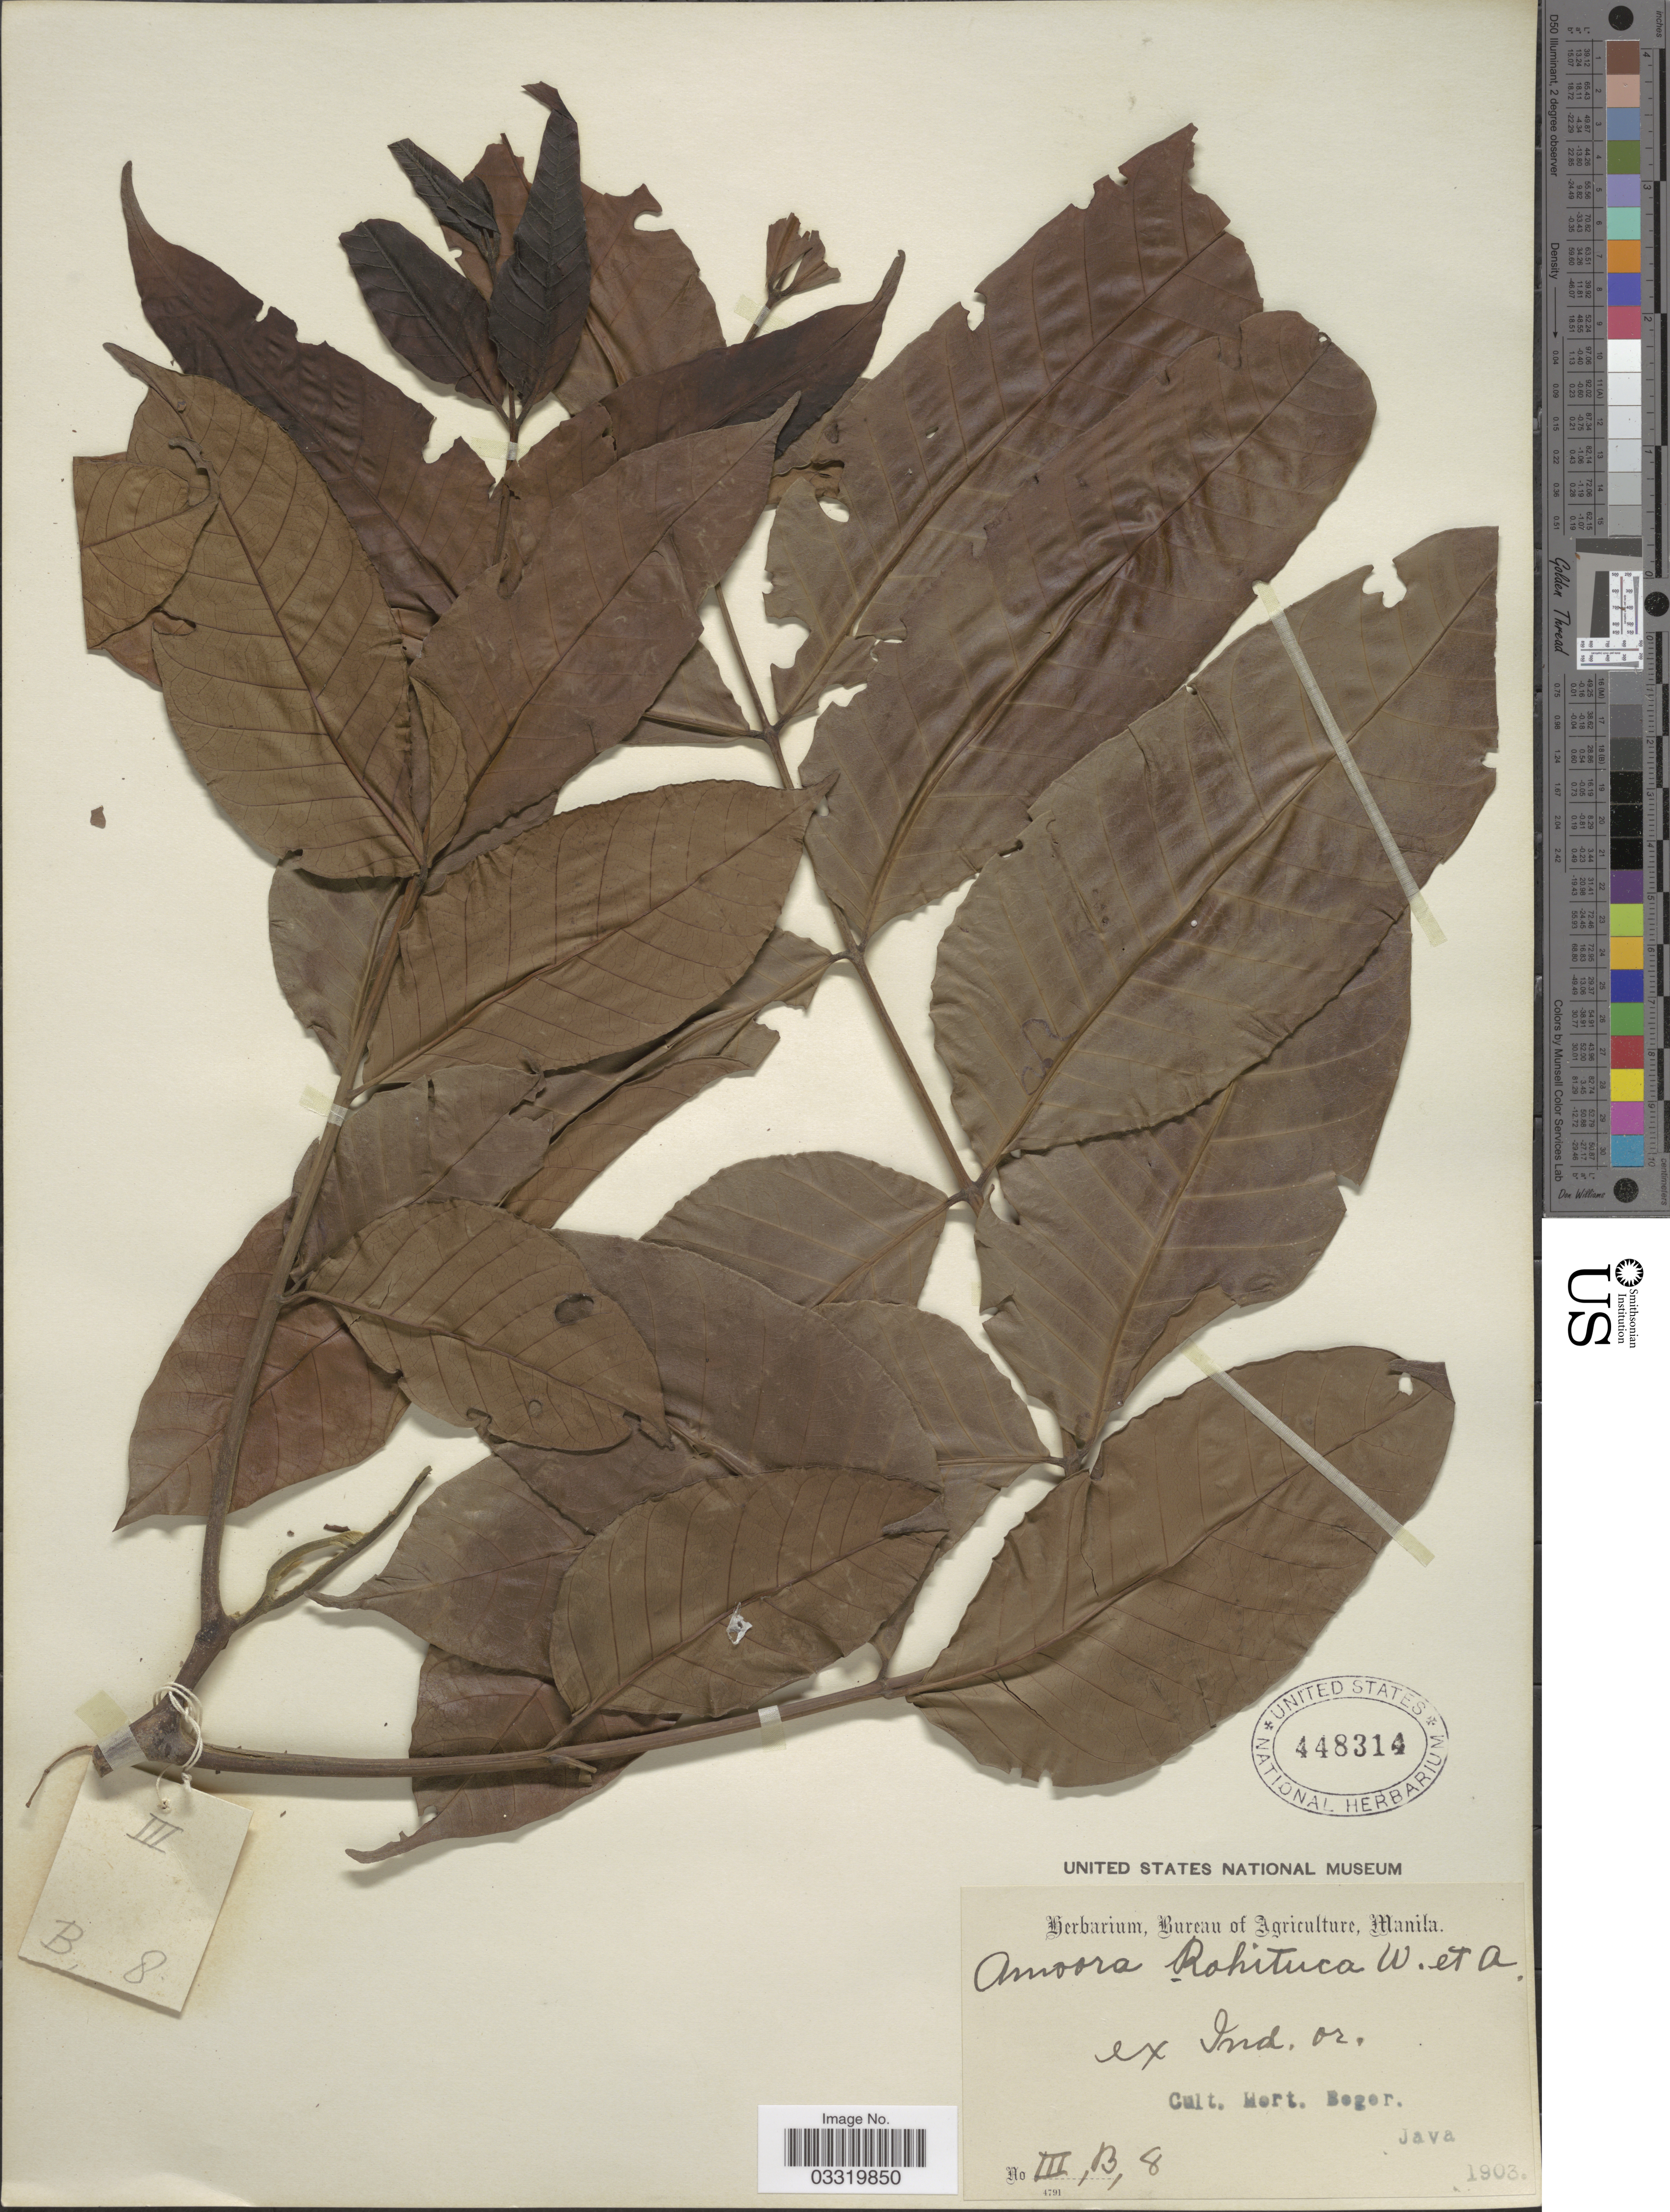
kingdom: Plantae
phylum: Tracheophyta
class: Magnoliopsida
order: Sapindales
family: Meliaceae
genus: Aphanamixis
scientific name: Aphanamixis polystachya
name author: (Wall.) R. Parker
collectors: Ex herb. Bureau of Agriculture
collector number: IIIB8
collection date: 1903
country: Indonesia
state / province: Java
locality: Cult. Hort. Bogor.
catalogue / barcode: US 448314